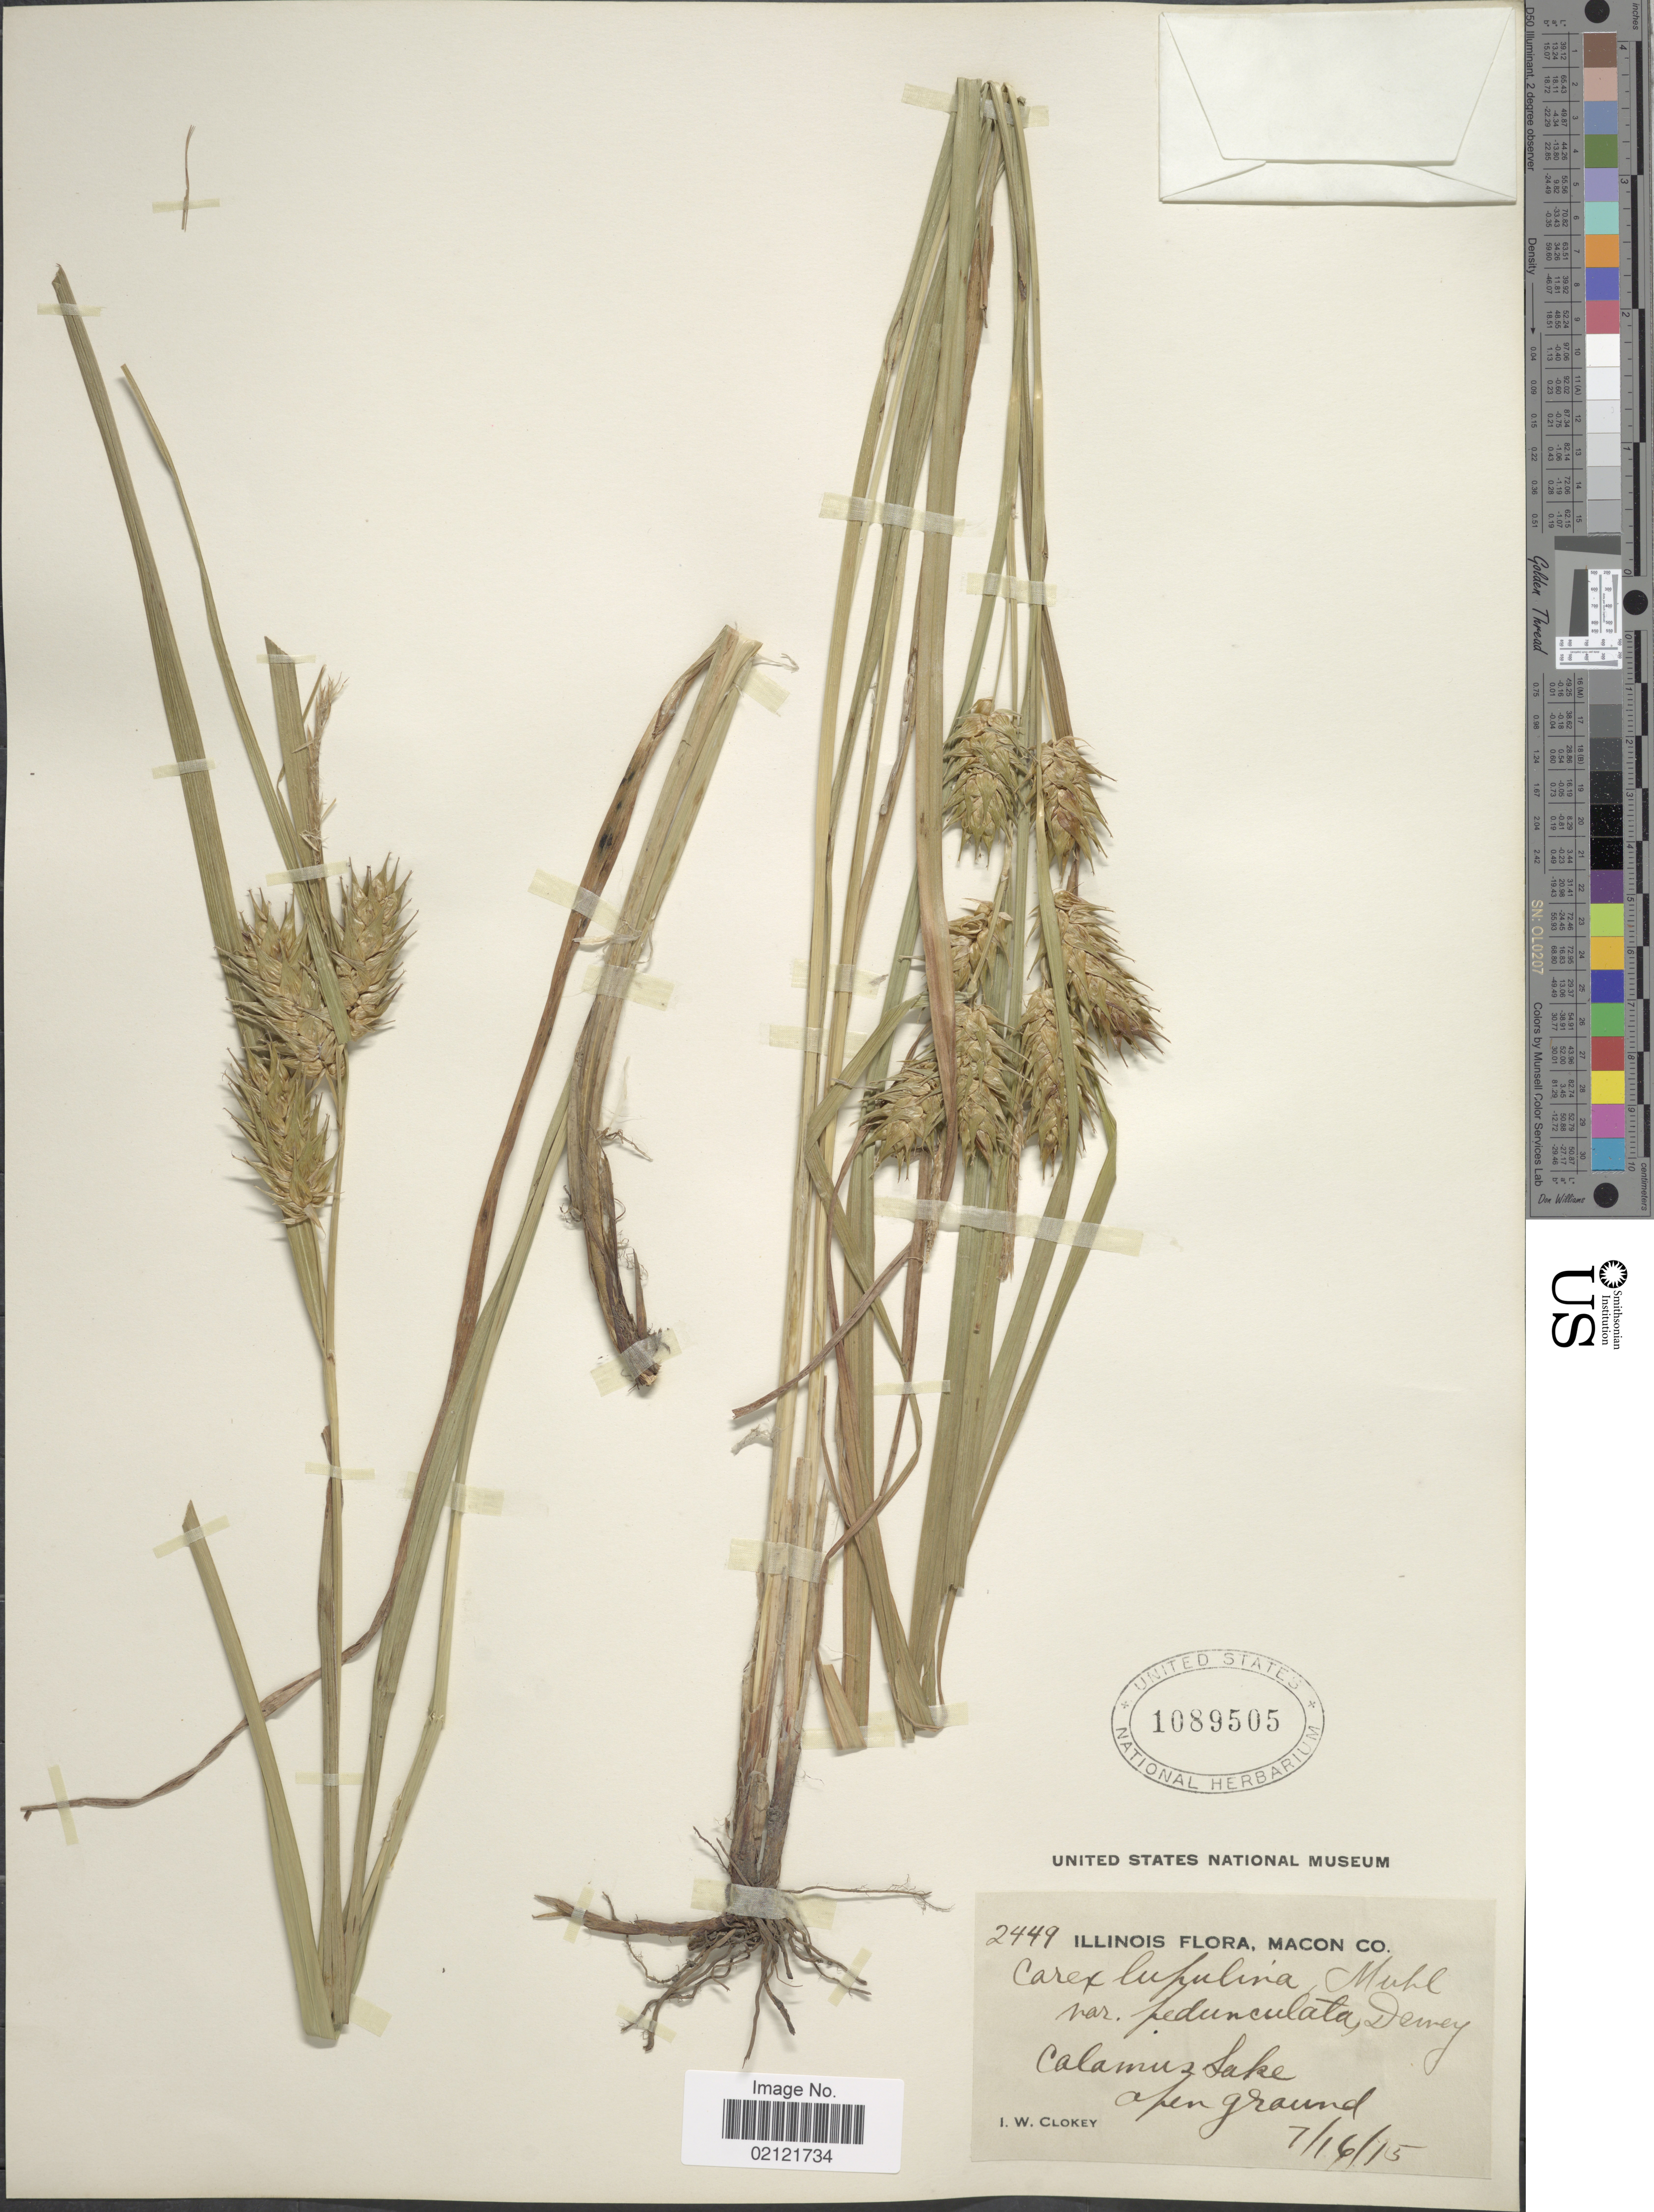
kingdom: Plantae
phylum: Tracheophyta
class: Liliopsida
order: Poales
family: Cyperaceae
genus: Carex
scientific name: Carex lupulina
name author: Muhl. ex Willd.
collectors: I. W. Clokey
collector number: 2449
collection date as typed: Transcribed d/m/y: 16/7/15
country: United States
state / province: Illinois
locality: Calamus Lake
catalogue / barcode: US 1089505